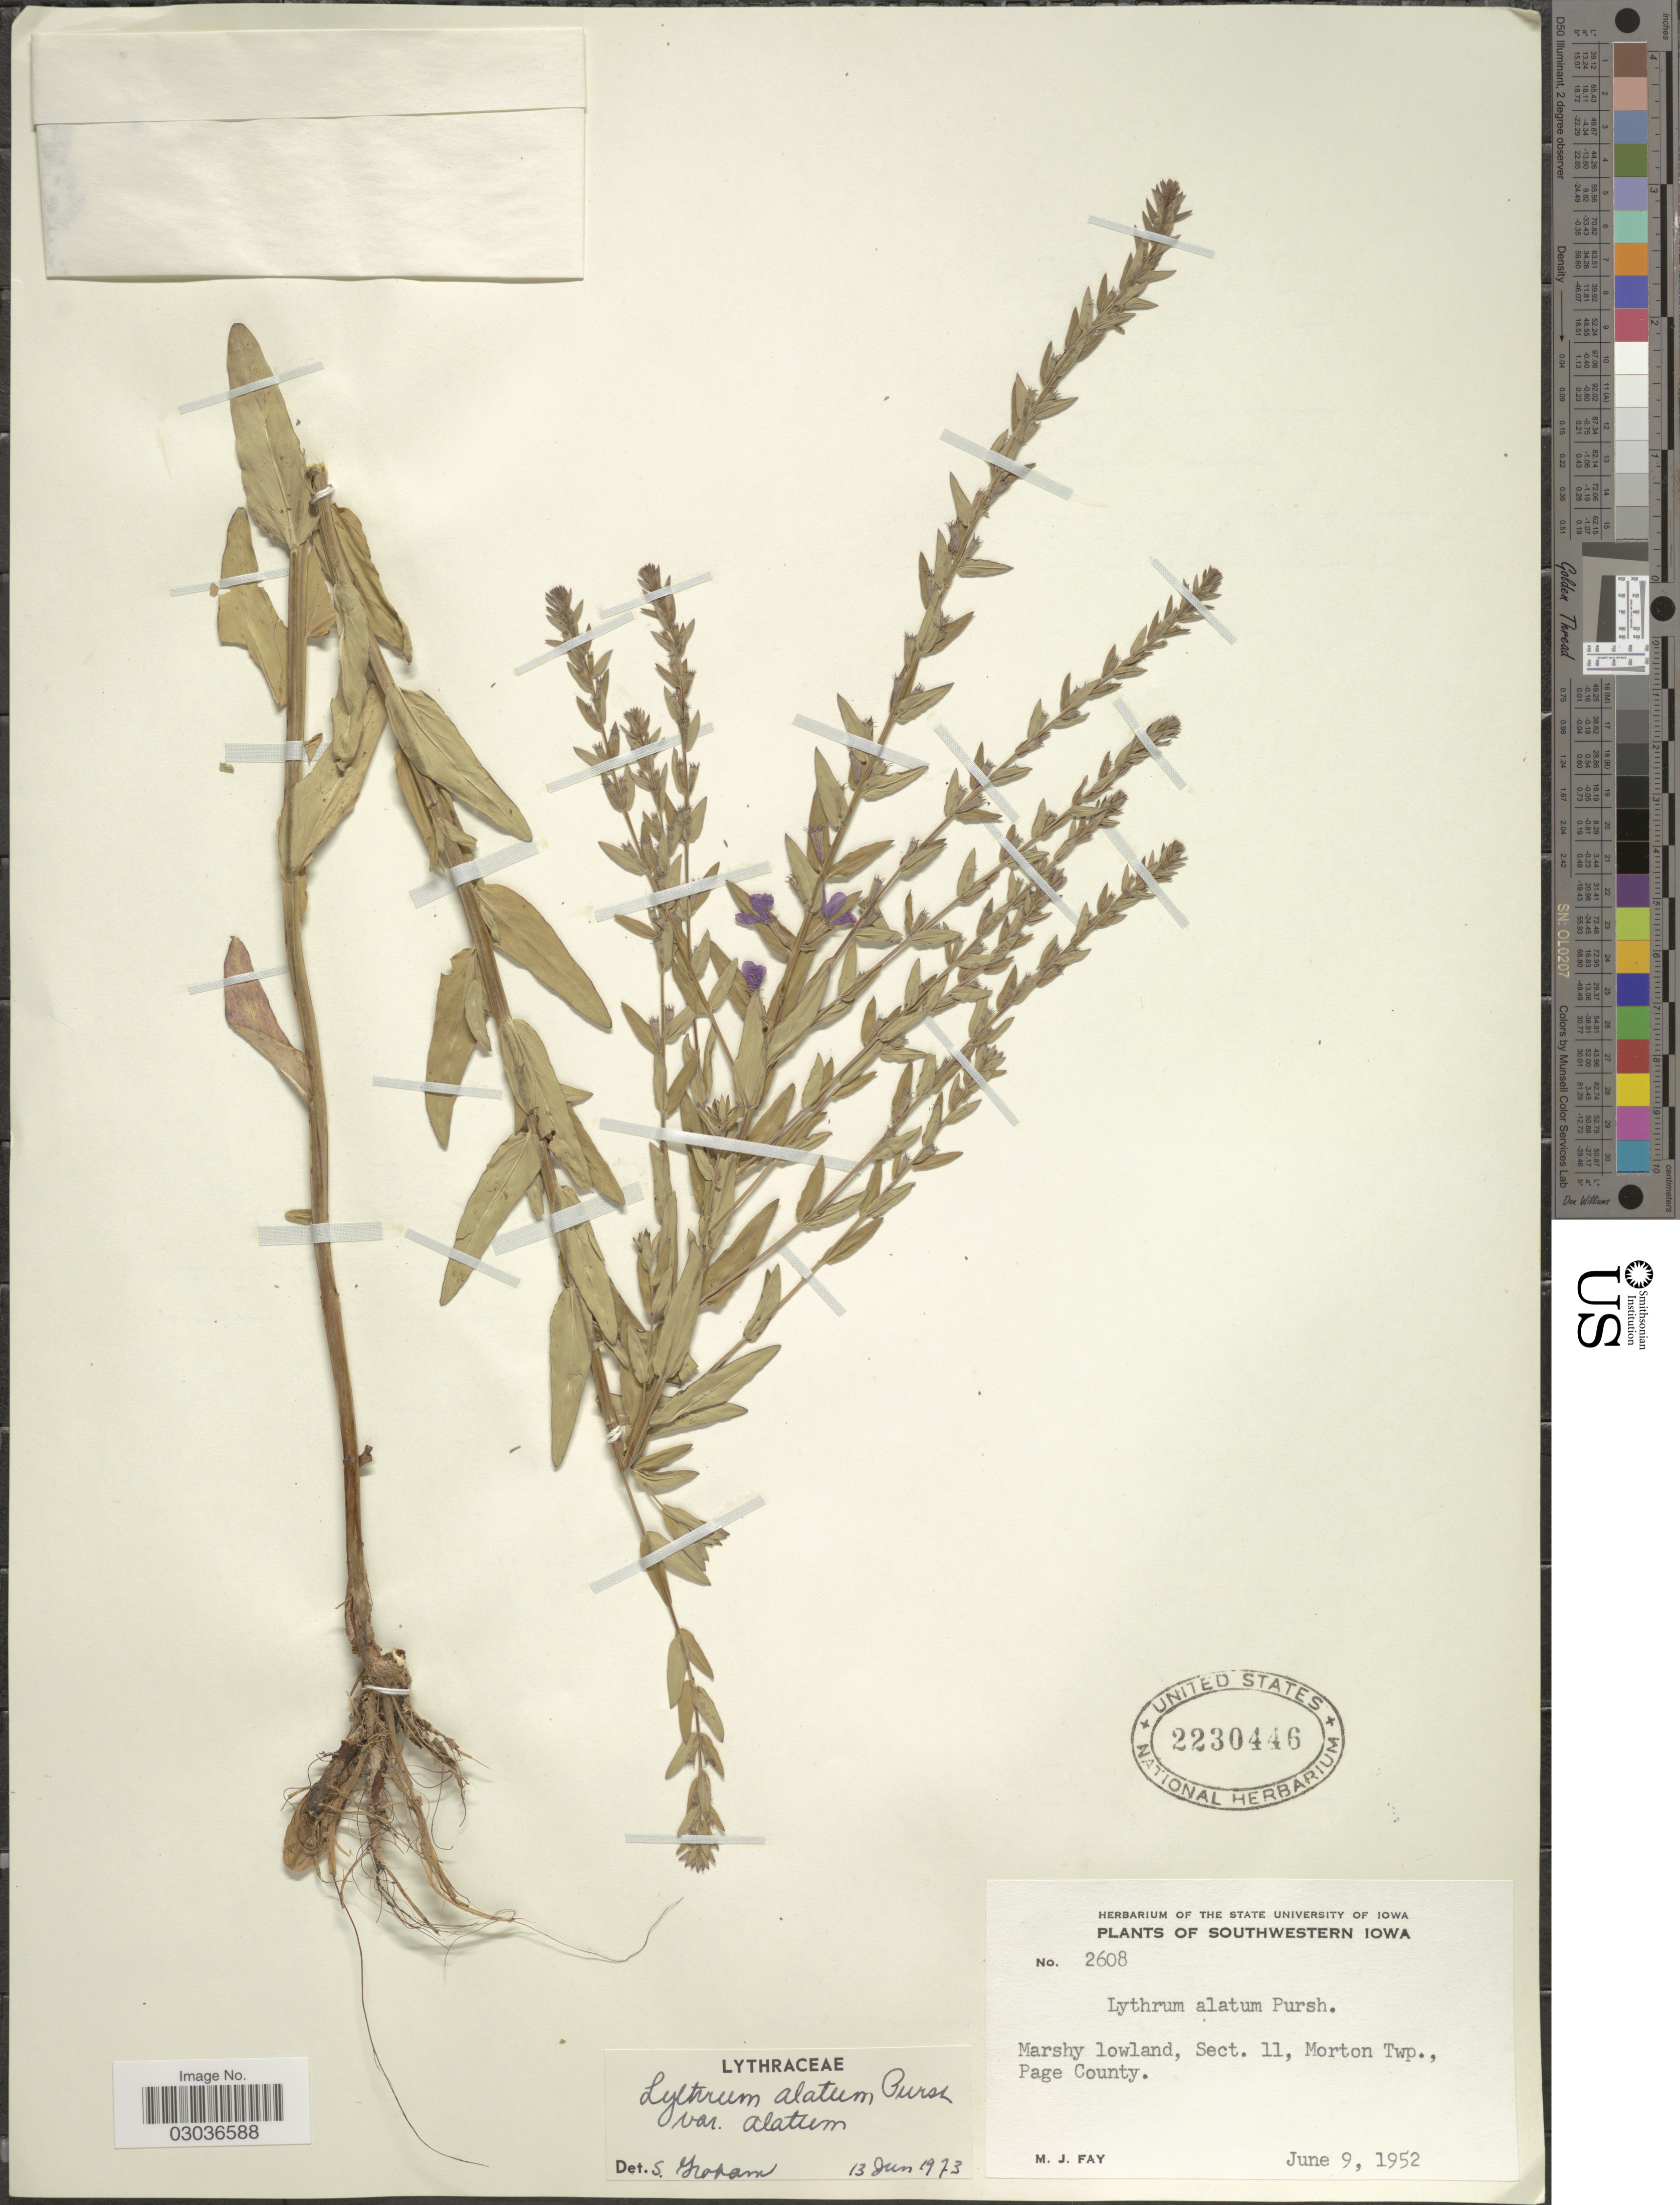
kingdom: Plantae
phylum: Tracheophyta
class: Magnoliopsida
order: Myrtales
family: Lythraceae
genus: Lythrum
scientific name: Lythrum alatum var. alatum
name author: Pursh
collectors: M. Fay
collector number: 2608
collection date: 1952-06-09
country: United States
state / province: Iowa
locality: Southwestern Iowa. Marshy lowland, Sect. 11, Morton Twp., Page County.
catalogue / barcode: US 2230446